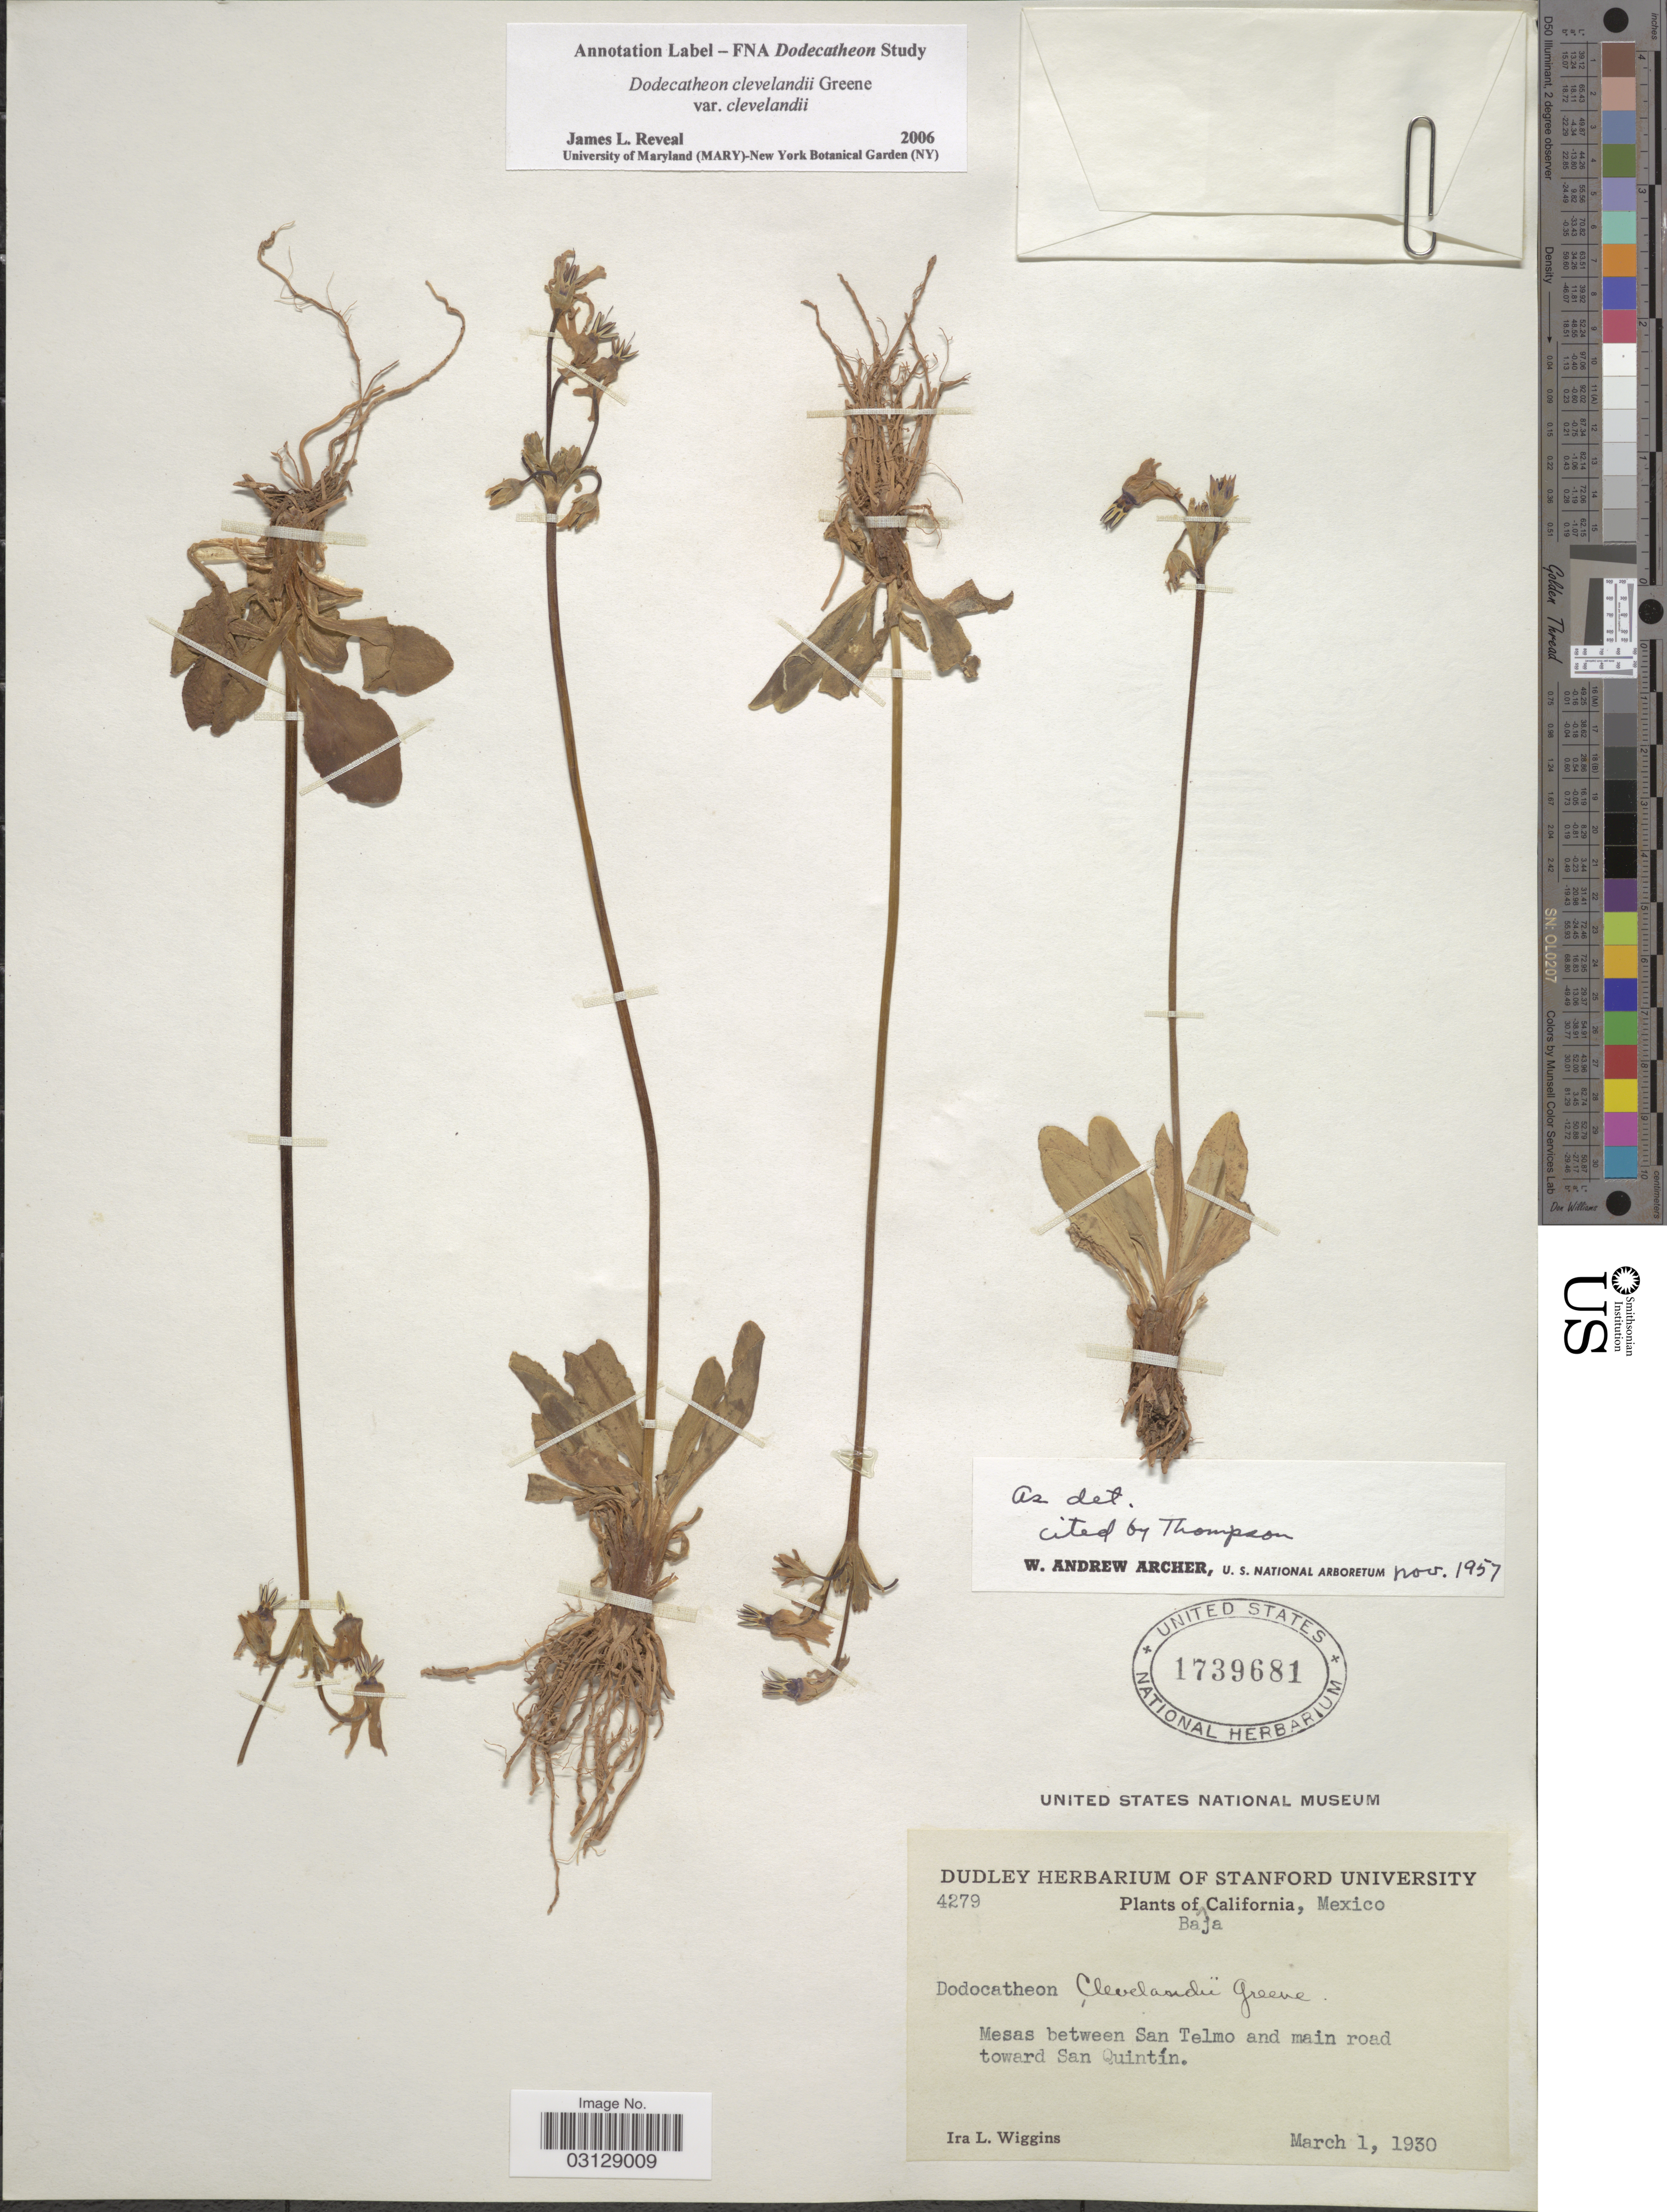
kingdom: Plantae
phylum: Tracheophyta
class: Magnoliopsida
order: Ericales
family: Primulaceae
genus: Dodecatheon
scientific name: Dodecatheon clevelandii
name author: Greene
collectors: I. L. Wiggins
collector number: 4279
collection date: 1930-03-01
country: Mexico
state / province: Baja California Norte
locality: Mesas between San Telmo and main road toward San Quintín.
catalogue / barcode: US 1739681